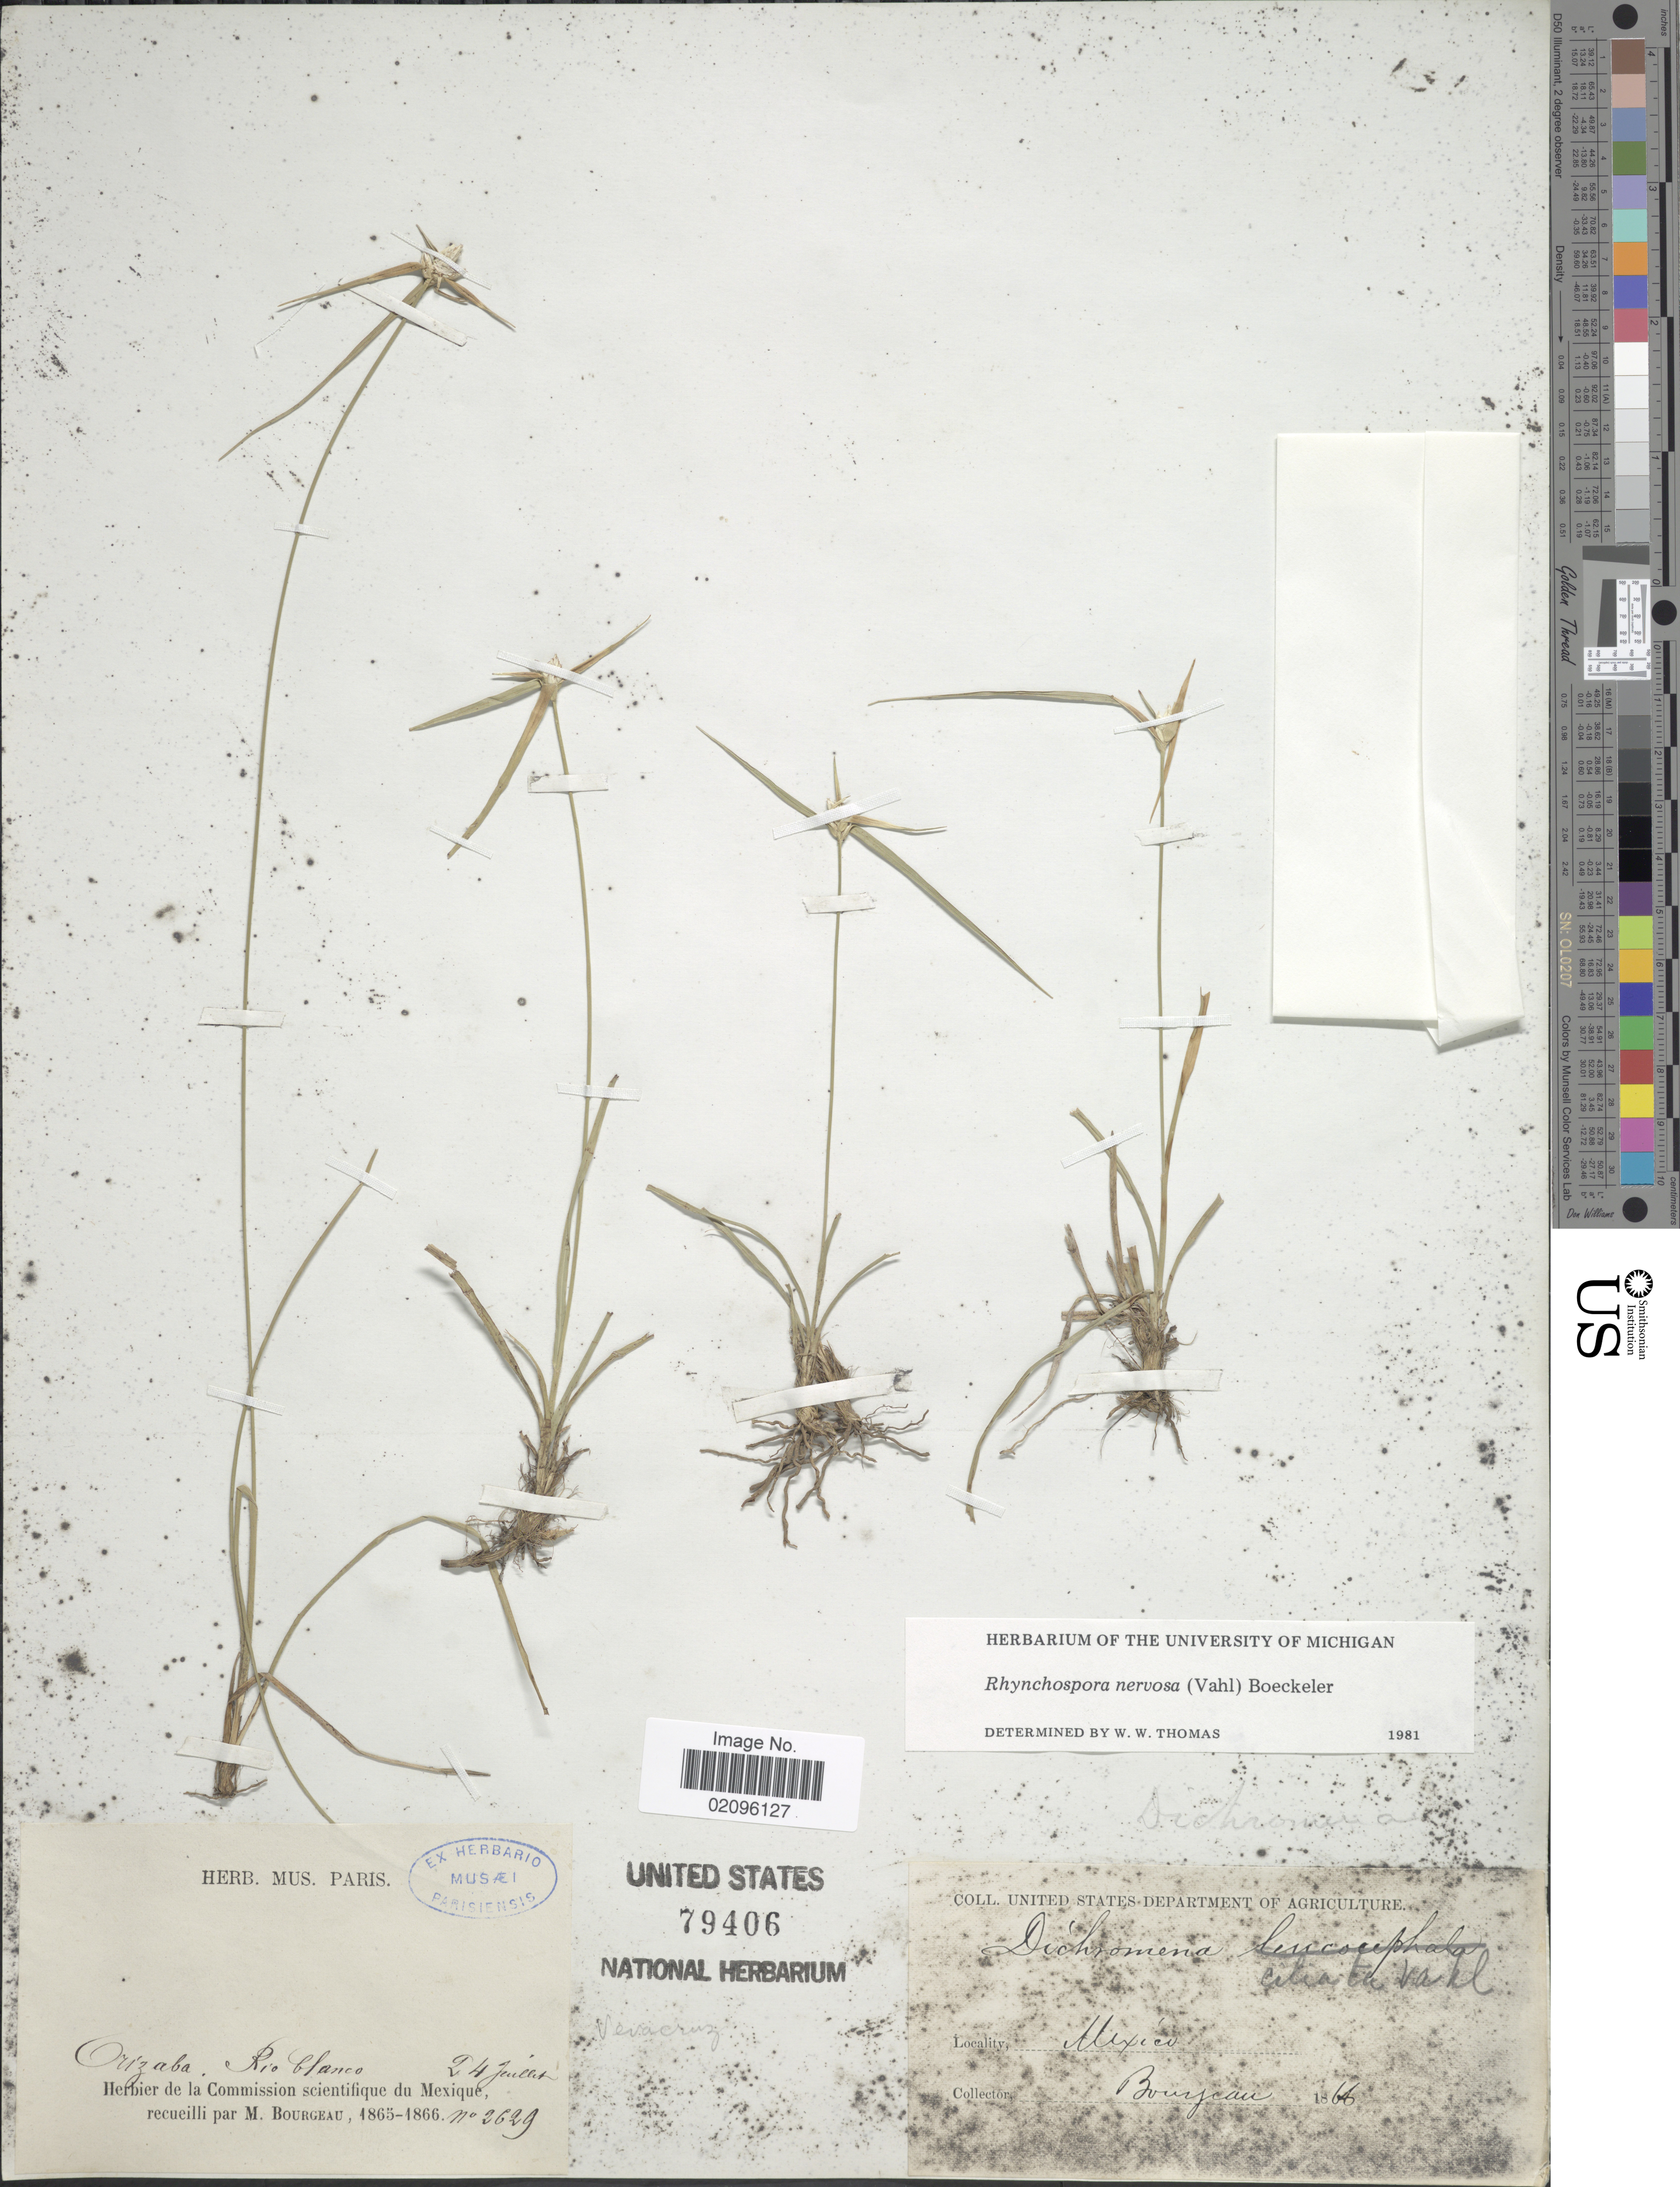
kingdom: Plantae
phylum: Tracheophyta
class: Liliopsida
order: Poales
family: Cyperaceae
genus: Rhynchospora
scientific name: Rhynchospora nervosa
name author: (Vahl) Boeckeler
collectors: M. Bourgeau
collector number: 2629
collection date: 1966-07-24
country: Mexico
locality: Orizaba, Rio blanco.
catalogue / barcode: US 79406